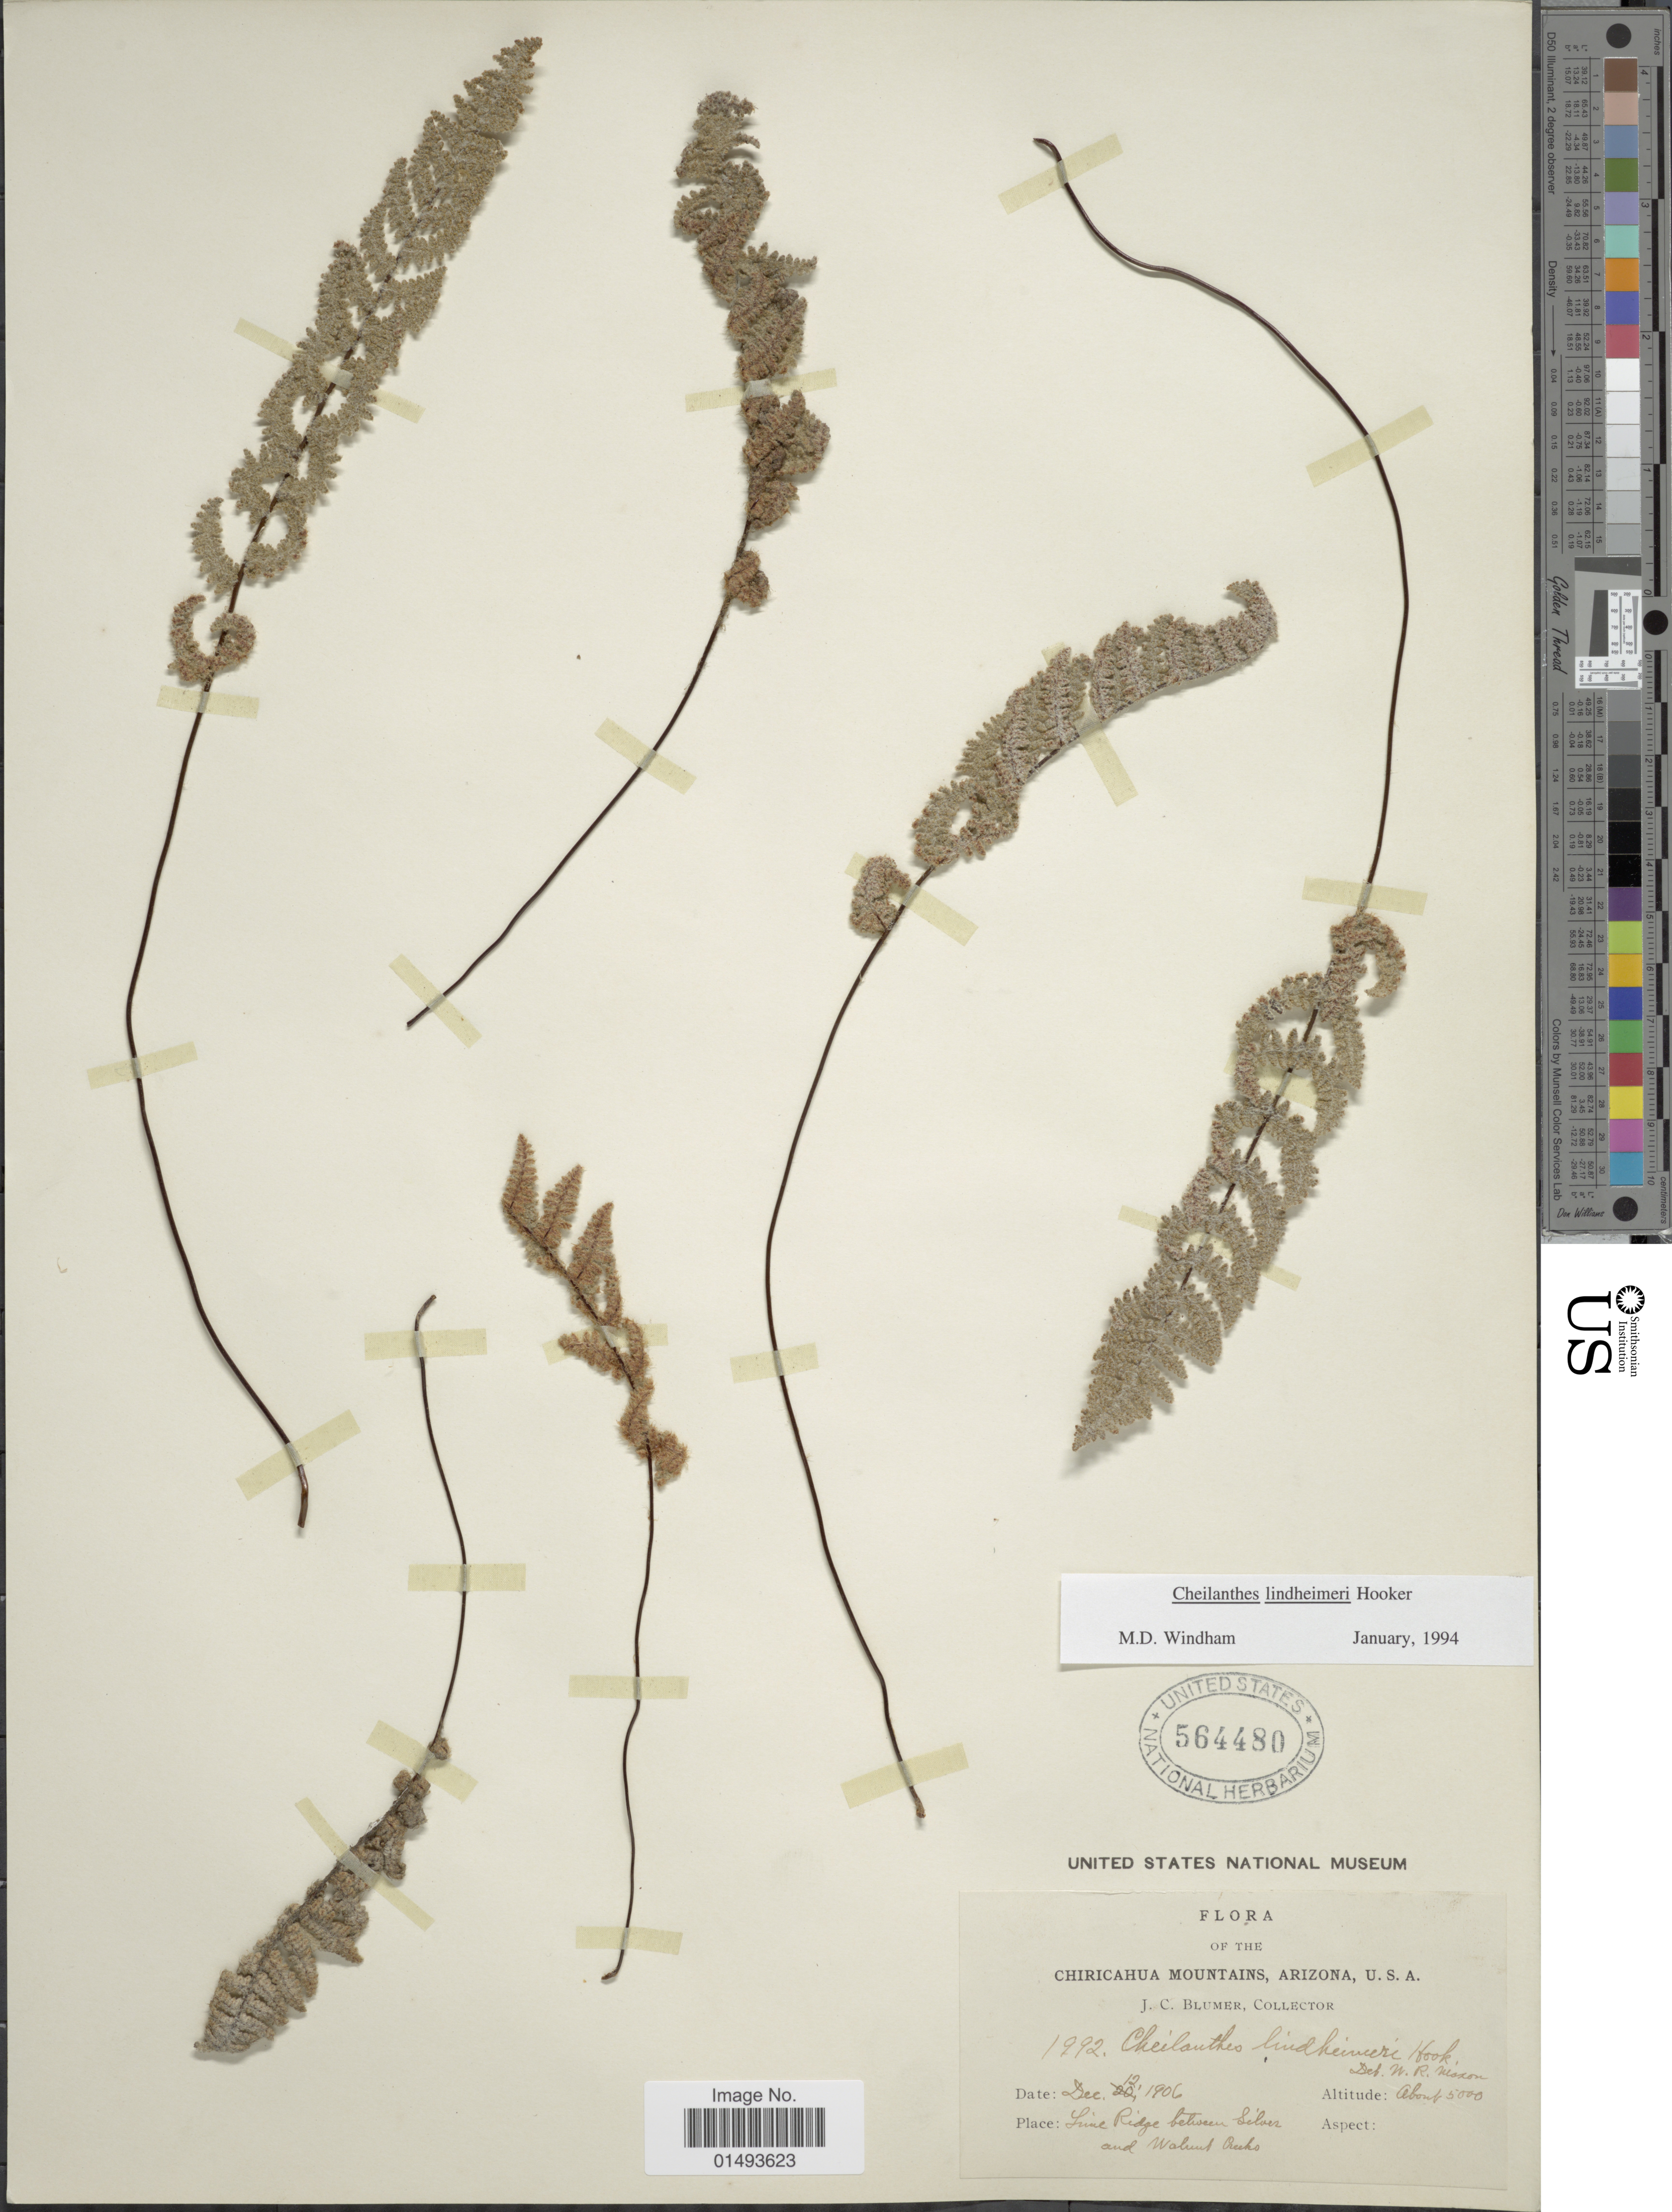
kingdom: Plantae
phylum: Tracheophyta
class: Polypodiopsida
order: Polypodiales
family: Pteridaceae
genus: Myriopteris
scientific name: Myriopteris lindheimeri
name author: (Hook.) J. Sm.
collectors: J. C. Blumer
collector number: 1991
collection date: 1906-12-12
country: United States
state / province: Arizona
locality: Flora of the Chiricahua Mountains, Lime Ridge between Silver and Walnut Rocks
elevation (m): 1524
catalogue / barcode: US 564480